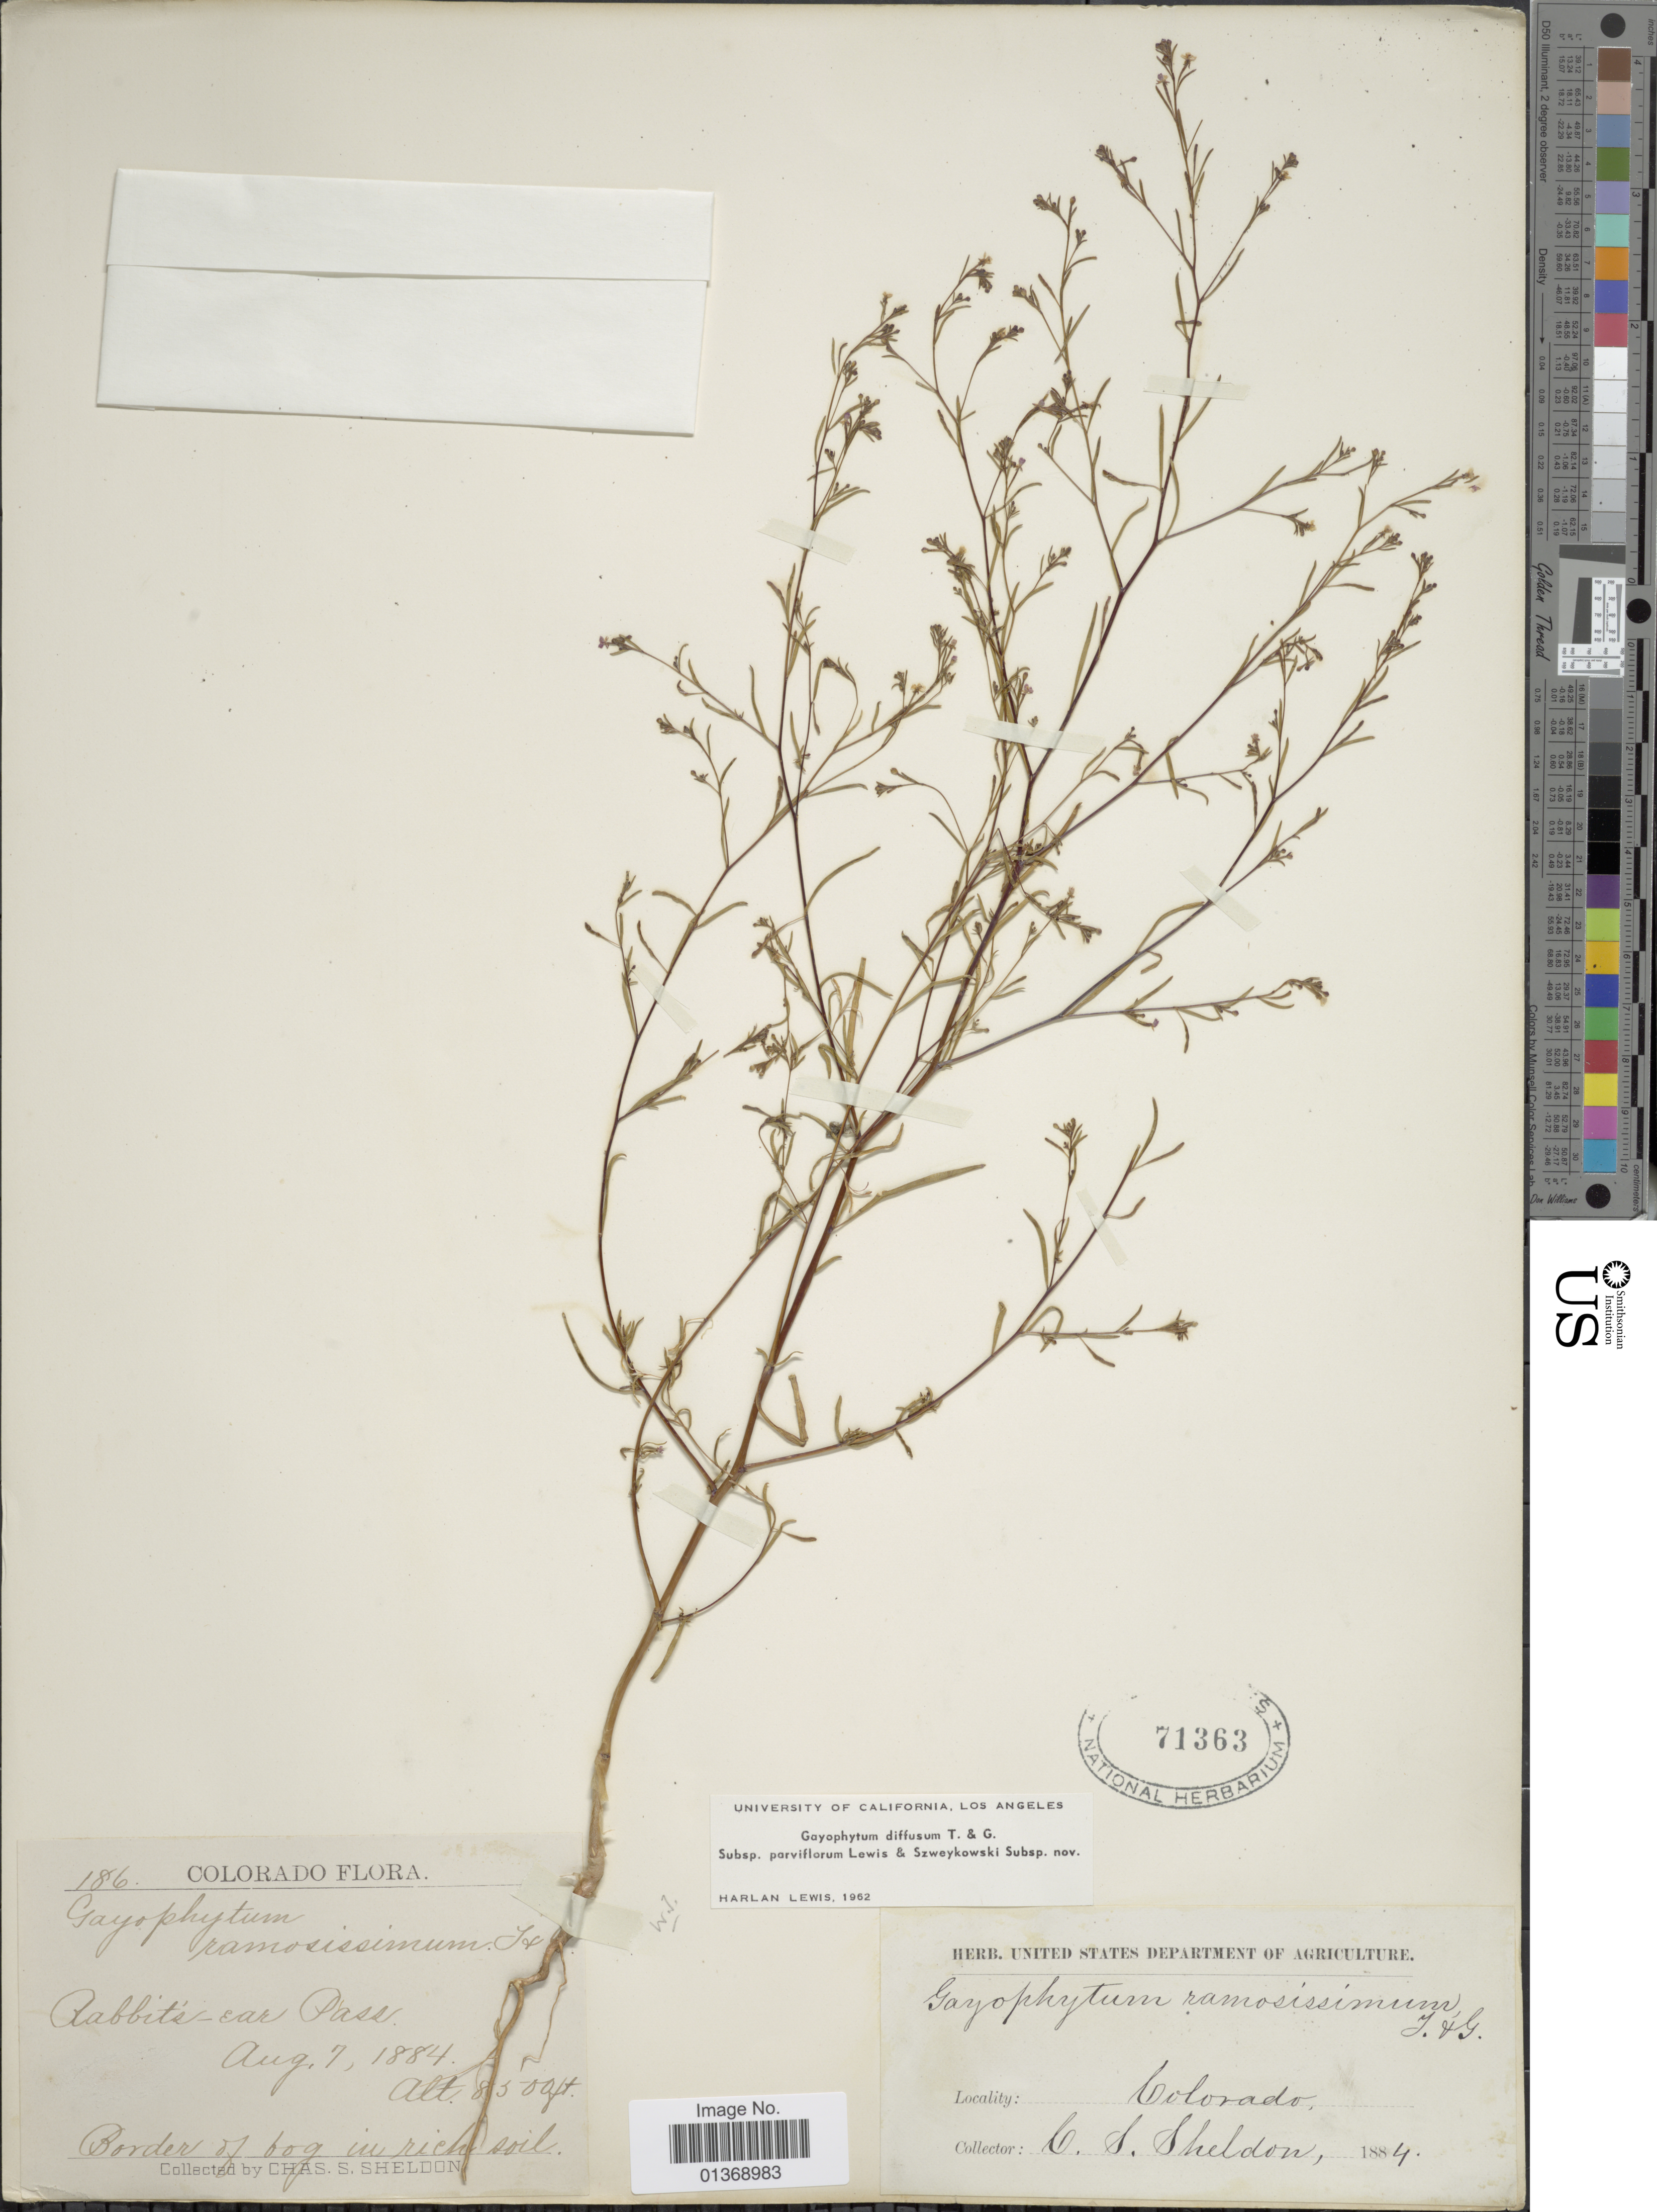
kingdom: Plantae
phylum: Tracheophyta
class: Magnoliopsida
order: Myrtales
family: Onagraceae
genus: Gayophytum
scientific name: Gayophytum diffusum subsp. parviflorum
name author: F. H. Lewis & Szweyk.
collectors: C. S. Sheldon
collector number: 186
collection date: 1884-08-07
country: United States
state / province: Colorado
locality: Rabbit's - Ear Pass, Border of bog in rich soil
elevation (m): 2591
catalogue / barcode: US 71363